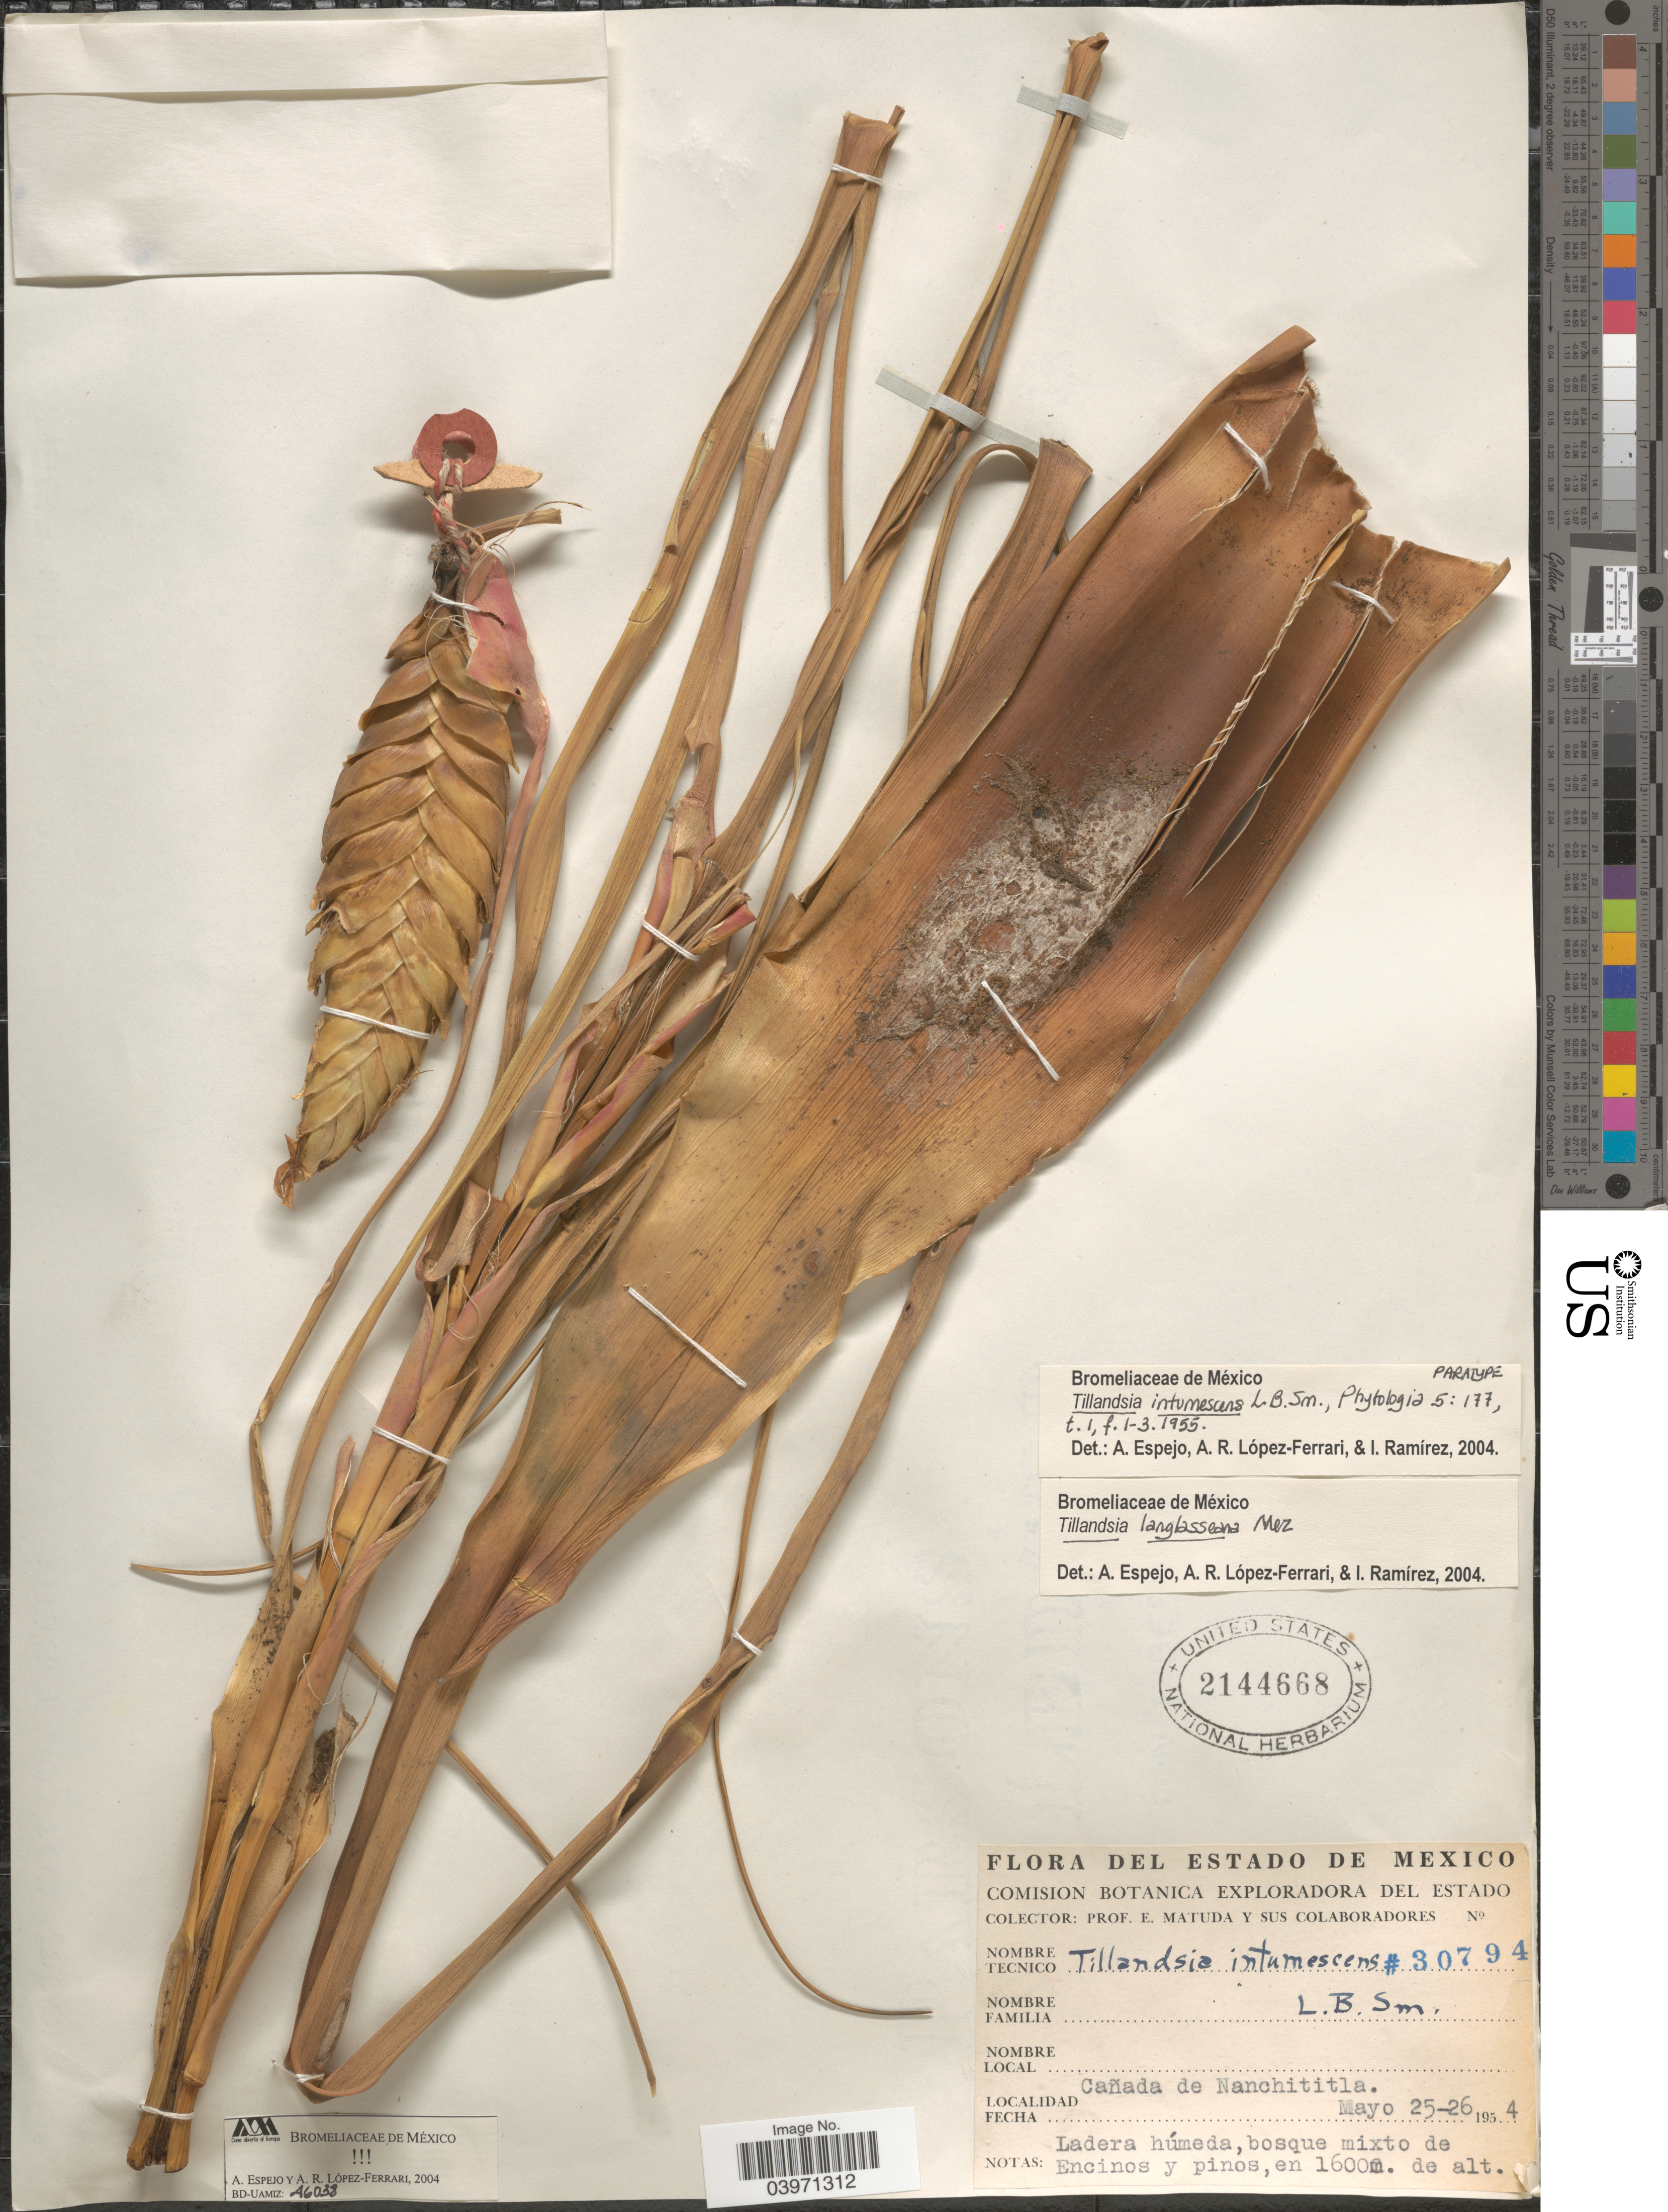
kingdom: Plantae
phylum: Tracheophyta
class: Liliopsida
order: Poales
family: Bromeliaceae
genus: Tillandsia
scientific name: Tillandsia langlasseana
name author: Mez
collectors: E. Matuda & Sus Colaboradores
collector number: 30794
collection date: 1954-05-25/1954-05-26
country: Mexico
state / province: México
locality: Cañada de Nanchititla.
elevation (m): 1600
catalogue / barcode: US 2144668